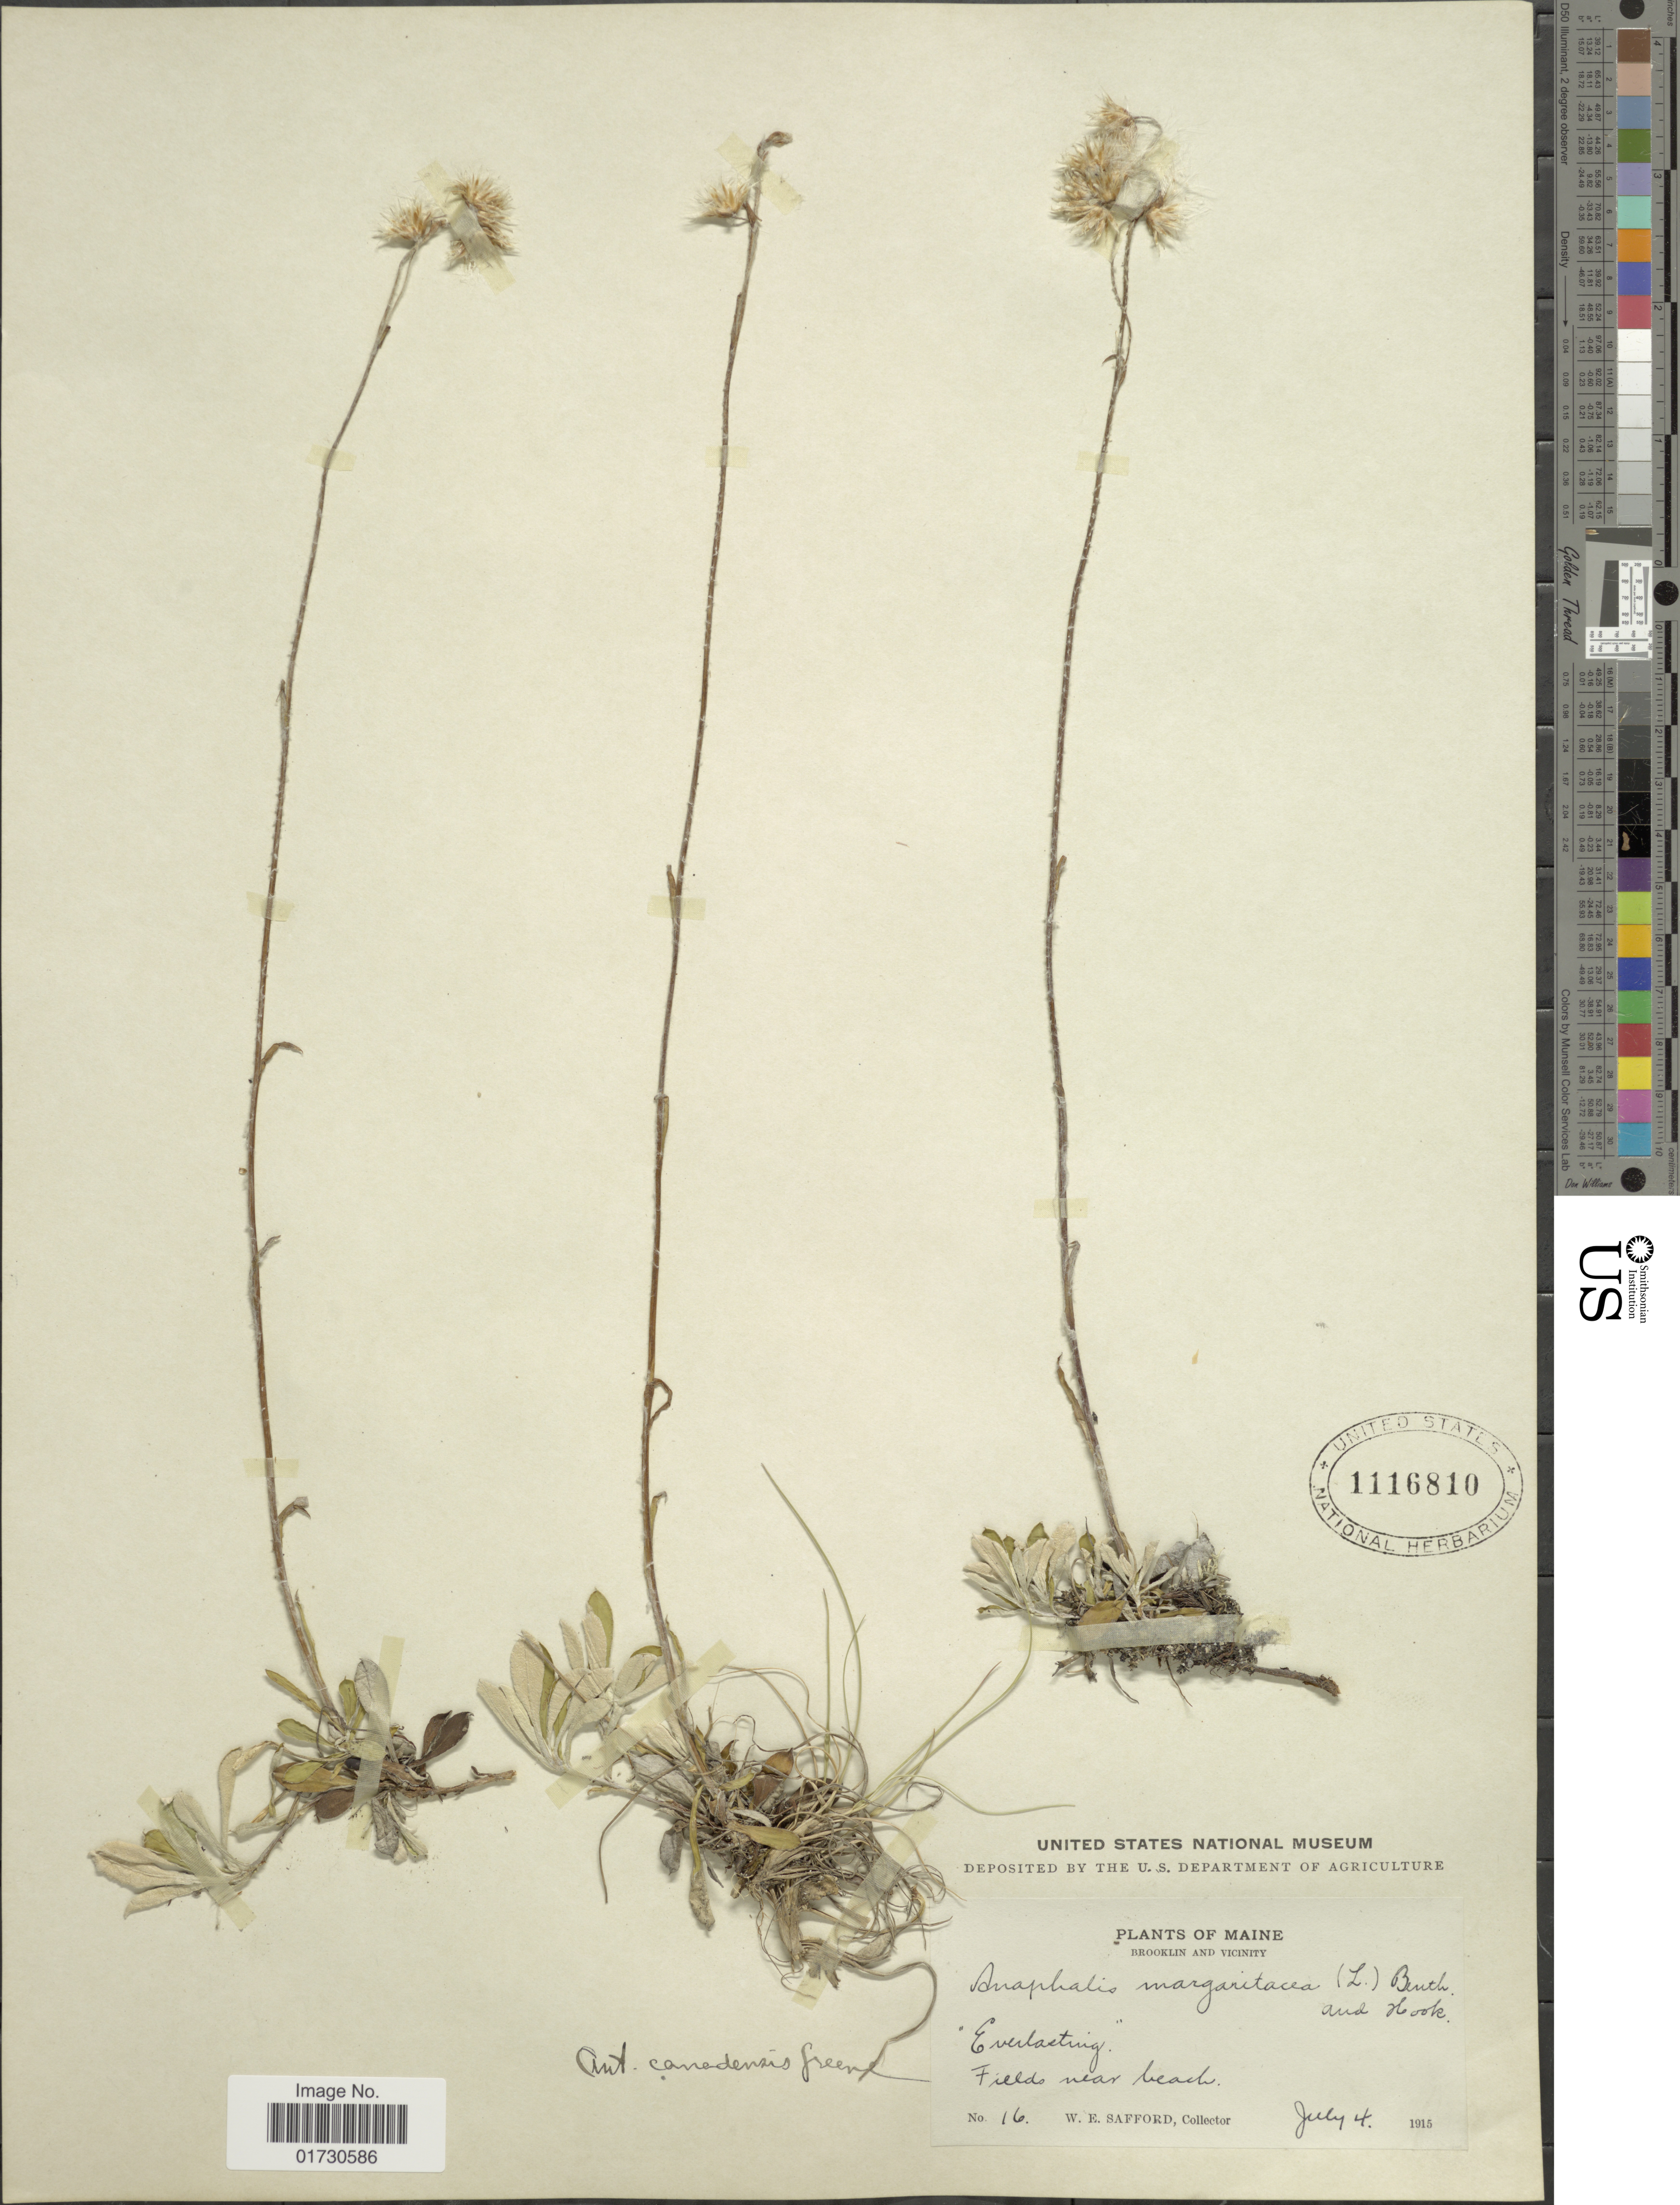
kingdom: Plantae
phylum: Tracheophyta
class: Magnoliopsida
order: Asterales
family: Asteraceae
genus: Antennaria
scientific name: Antennaria canadensis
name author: Greene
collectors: W. E. Safford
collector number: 16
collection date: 1915-07-04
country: United States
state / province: Maine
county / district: Hancock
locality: Brooklin and Vicinity, Fields near beach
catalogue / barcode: US 1116810